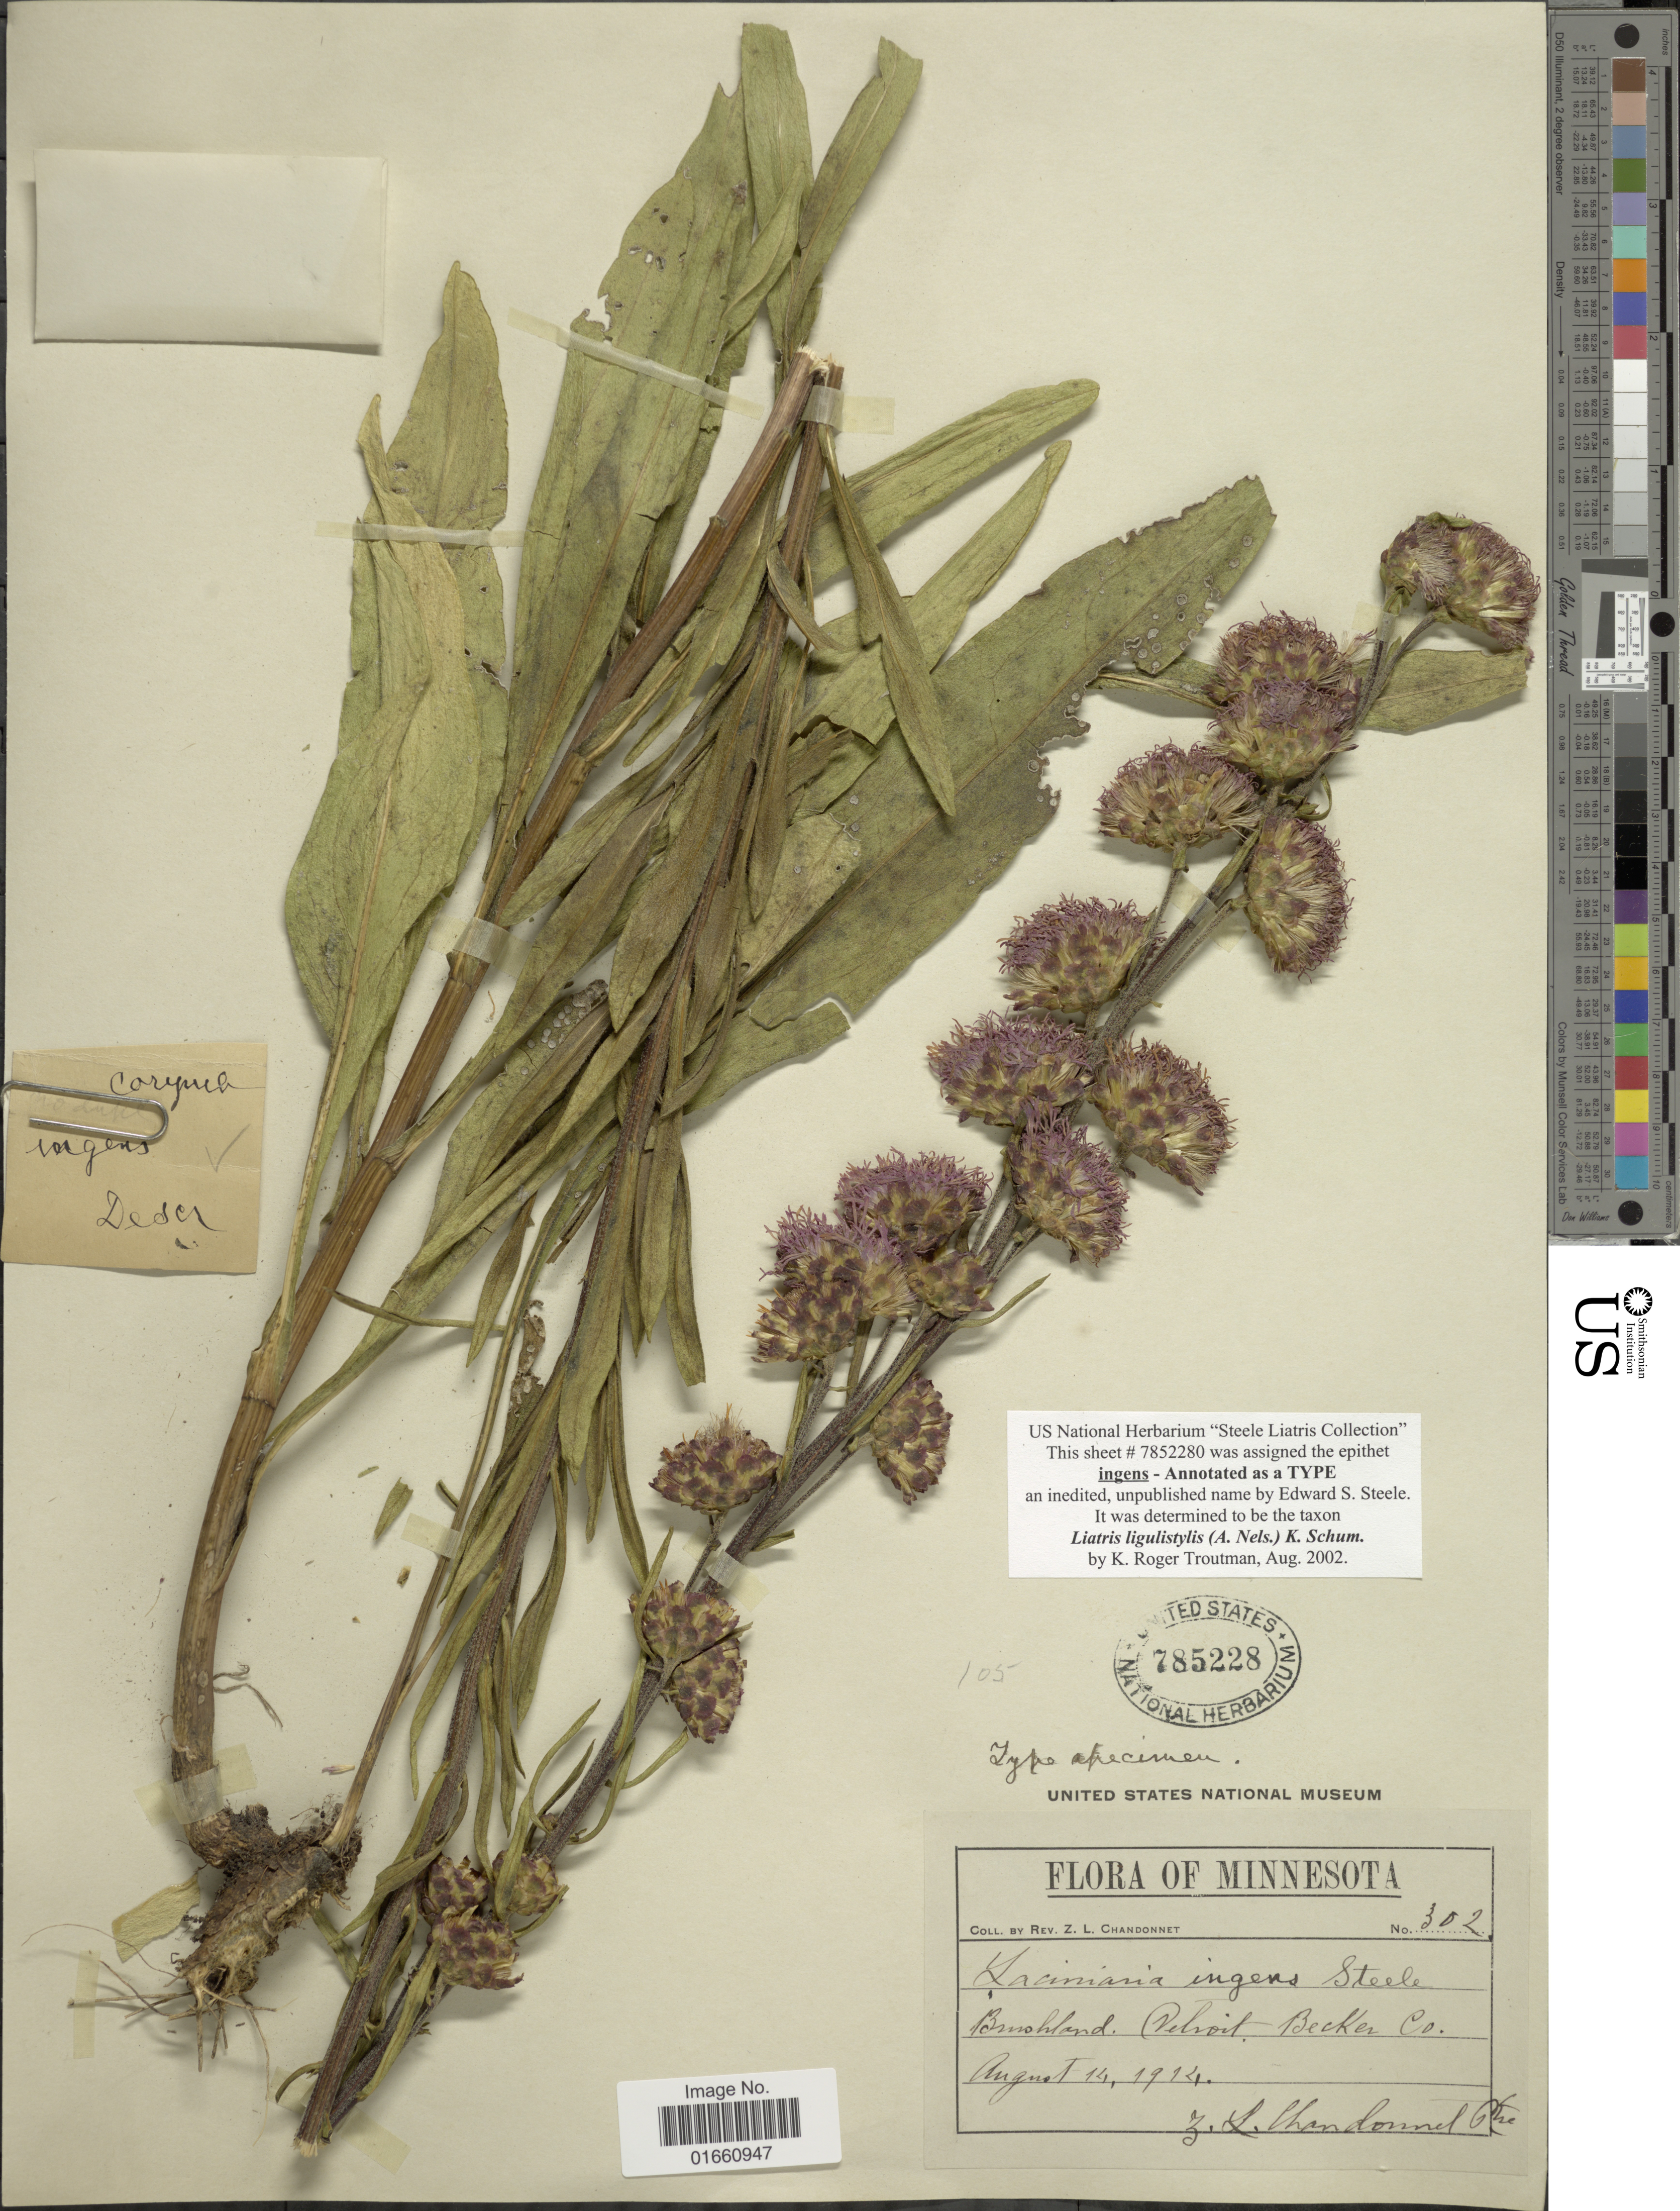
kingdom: Plantae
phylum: Tracheophyta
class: Magnoliopsida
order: Asterales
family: Asteraceae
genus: Liatris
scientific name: Liatris ligulistylis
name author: (A. Nelson) K. Schum.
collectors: Z. Chandonnet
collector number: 302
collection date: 1914-08-14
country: United States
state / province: Minnesota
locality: Brushland, Detroit, Becker Co.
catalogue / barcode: US 785228